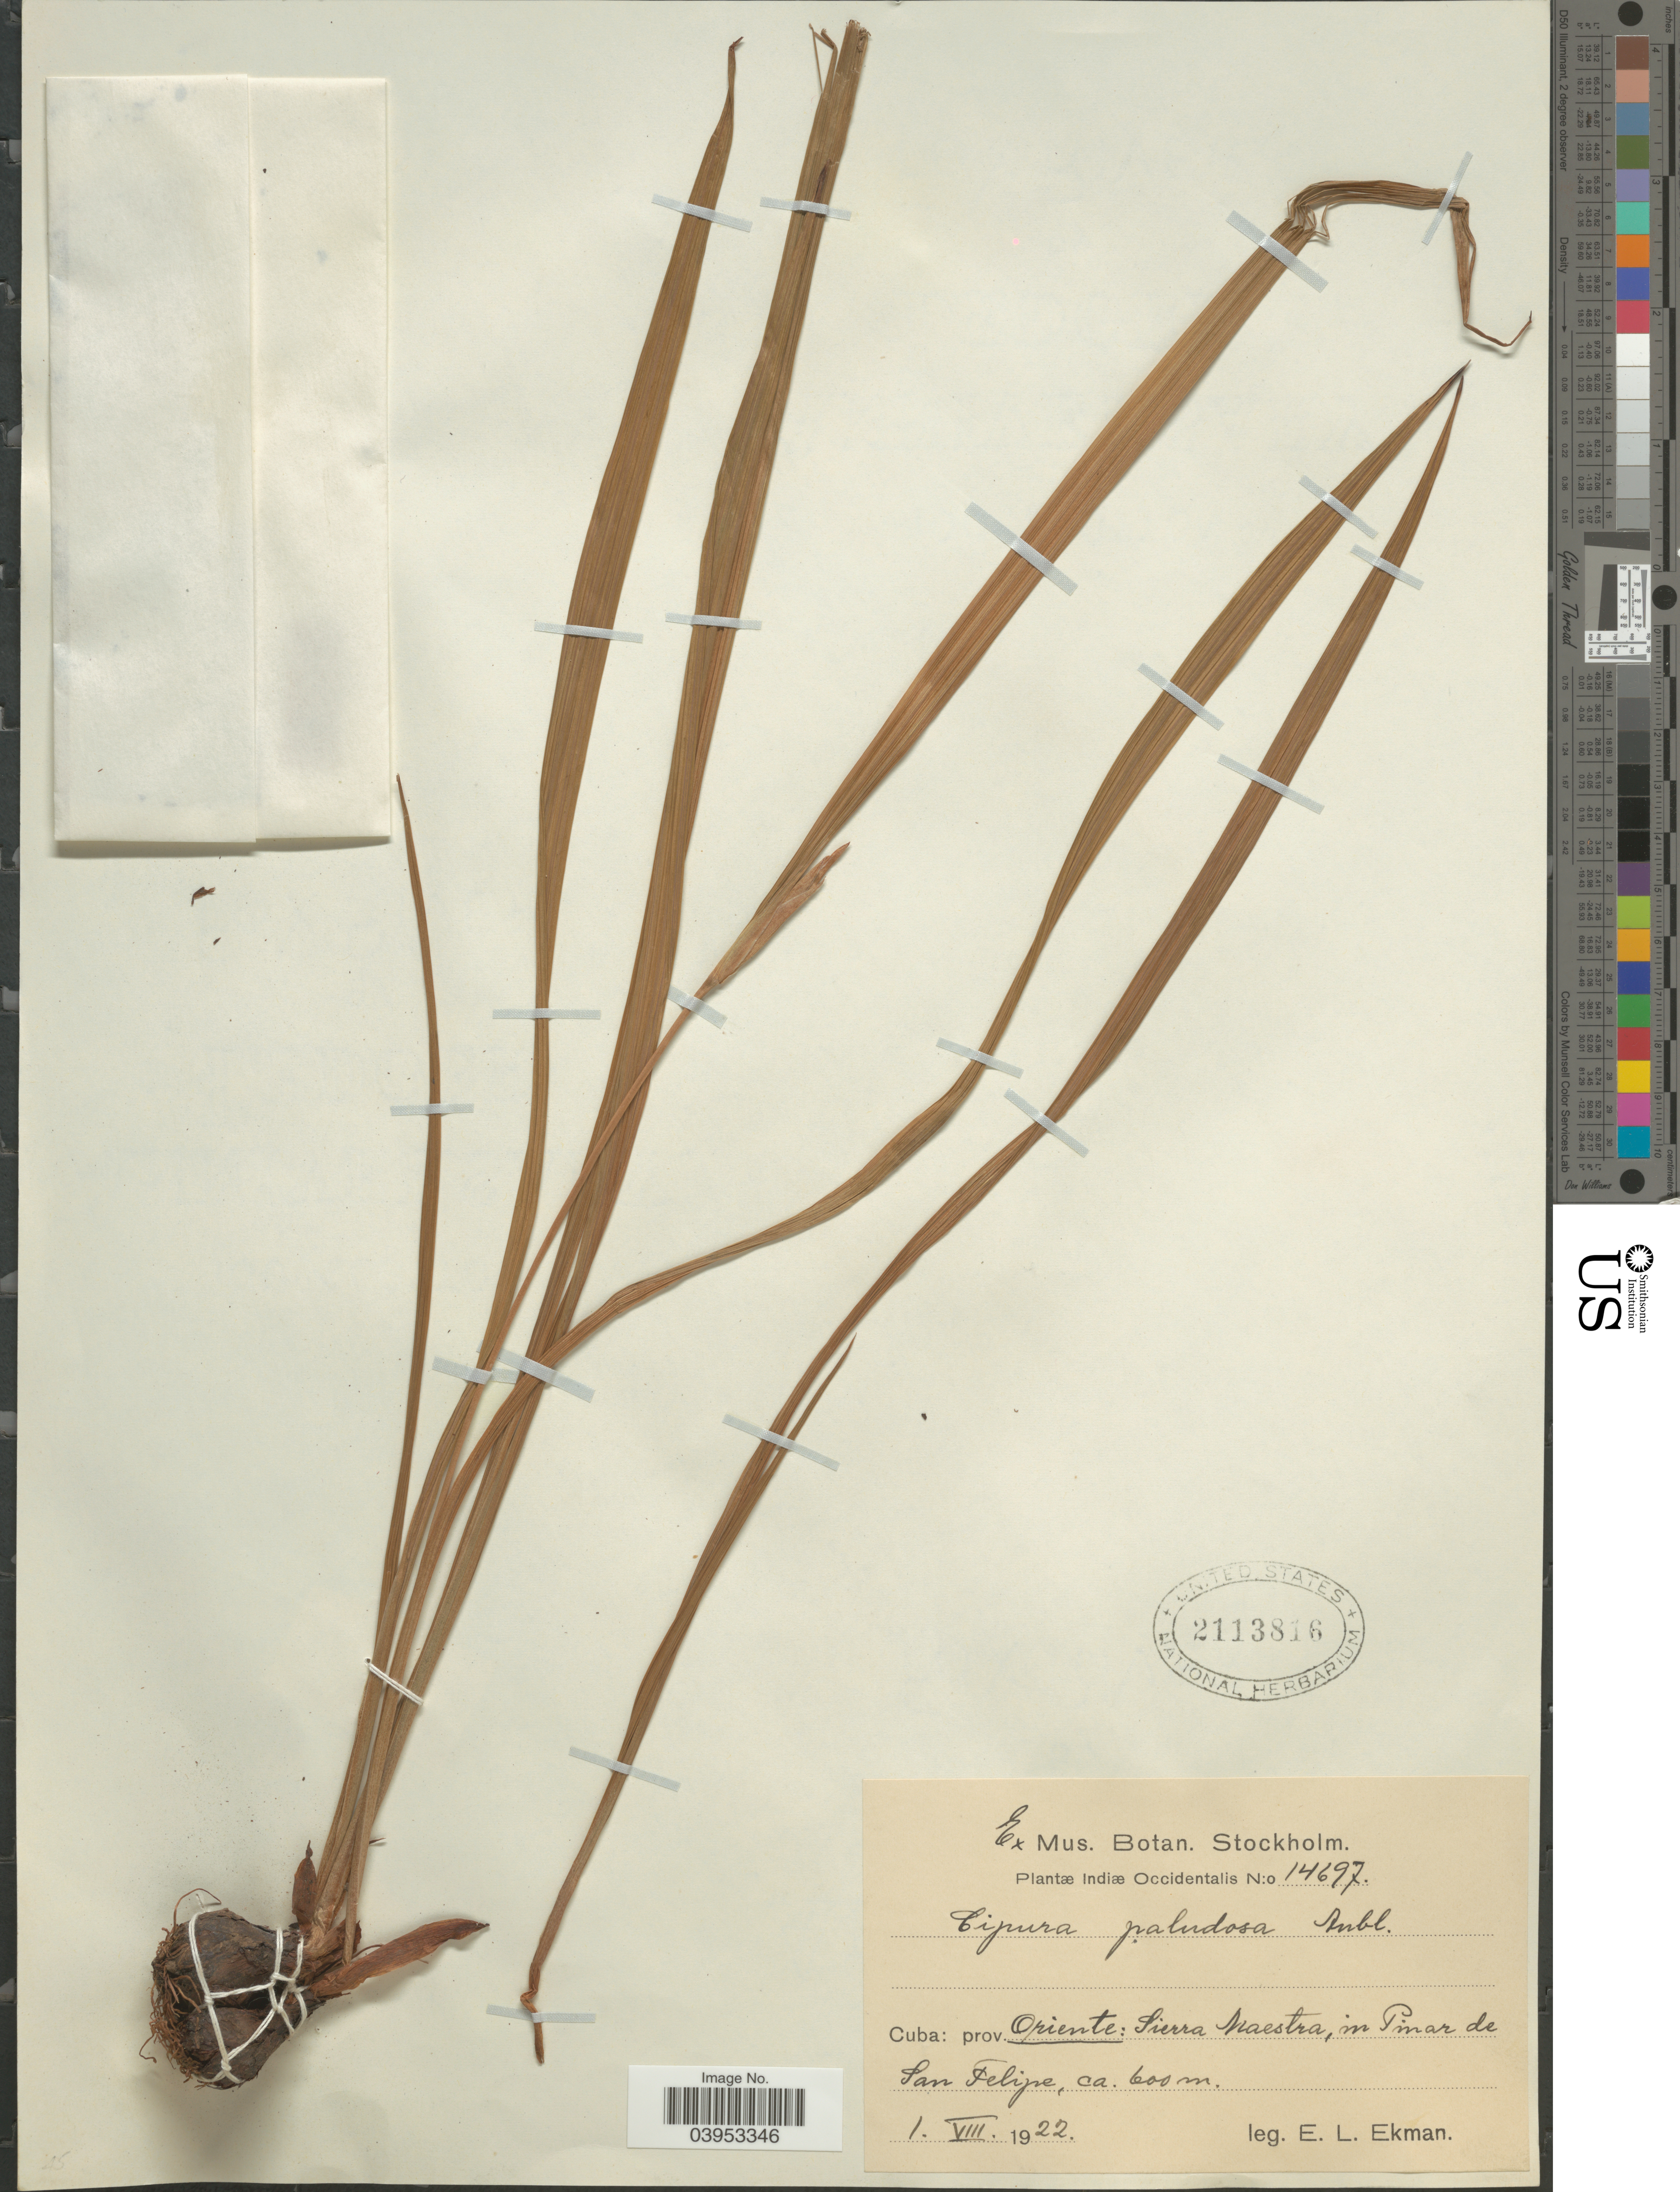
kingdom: Plantae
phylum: Tracheophyta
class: Liliopsida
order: Asparagales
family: Iridaceae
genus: Cipura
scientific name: Cipura paludosa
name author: Aubl.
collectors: E. L. Ekman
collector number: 14697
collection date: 1922-08-01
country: Cuba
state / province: Oriente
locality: Indiæ Occidentalis. Prov. Oriente: Sierra Maestra, in Pinar de San Felipe.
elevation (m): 600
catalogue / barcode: US 2113816